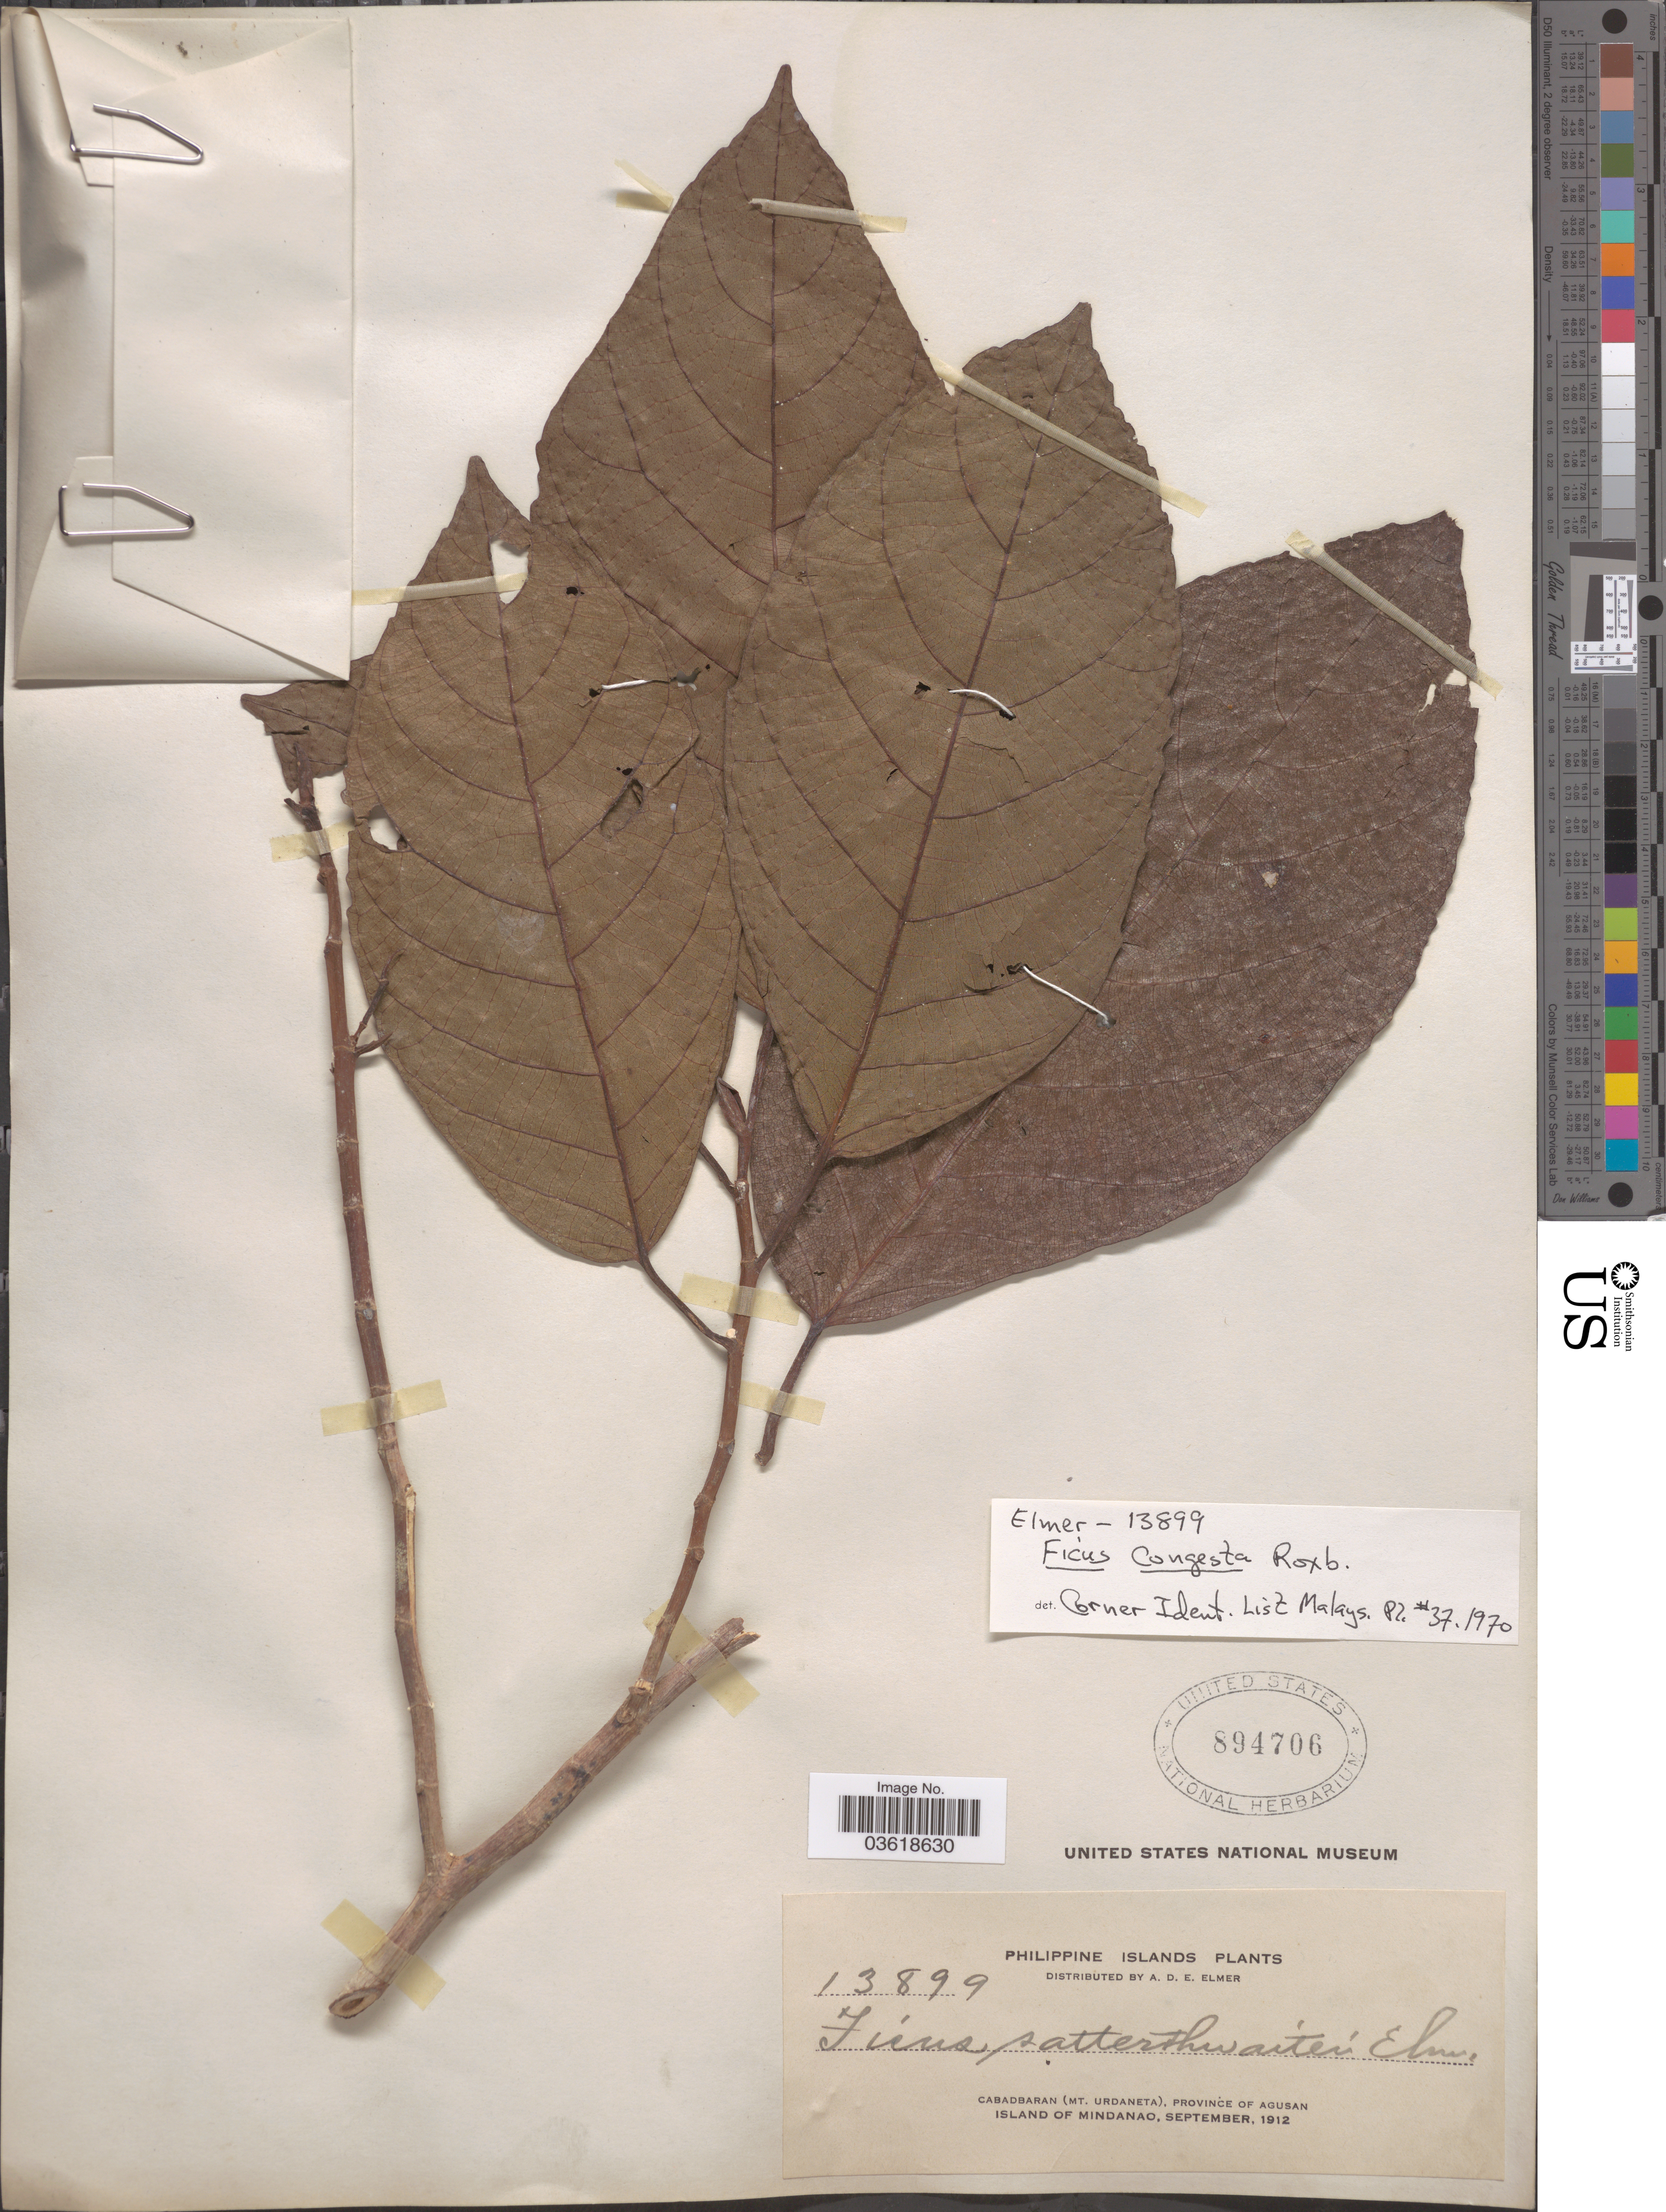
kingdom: Plantae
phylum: Tracheophyta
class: Magnoliopsida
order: Rosales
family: Moraceae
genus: Ficus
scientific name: Ficus congesta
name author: Roxb.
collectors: A. D. E. Elmer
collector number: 13899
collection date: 1912-09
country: Philippines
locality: Philippine Islands. Cabadbaran ( Mt. Urdaneta), Province of Agusan. Island of Mindanao.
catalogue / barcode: US 894706